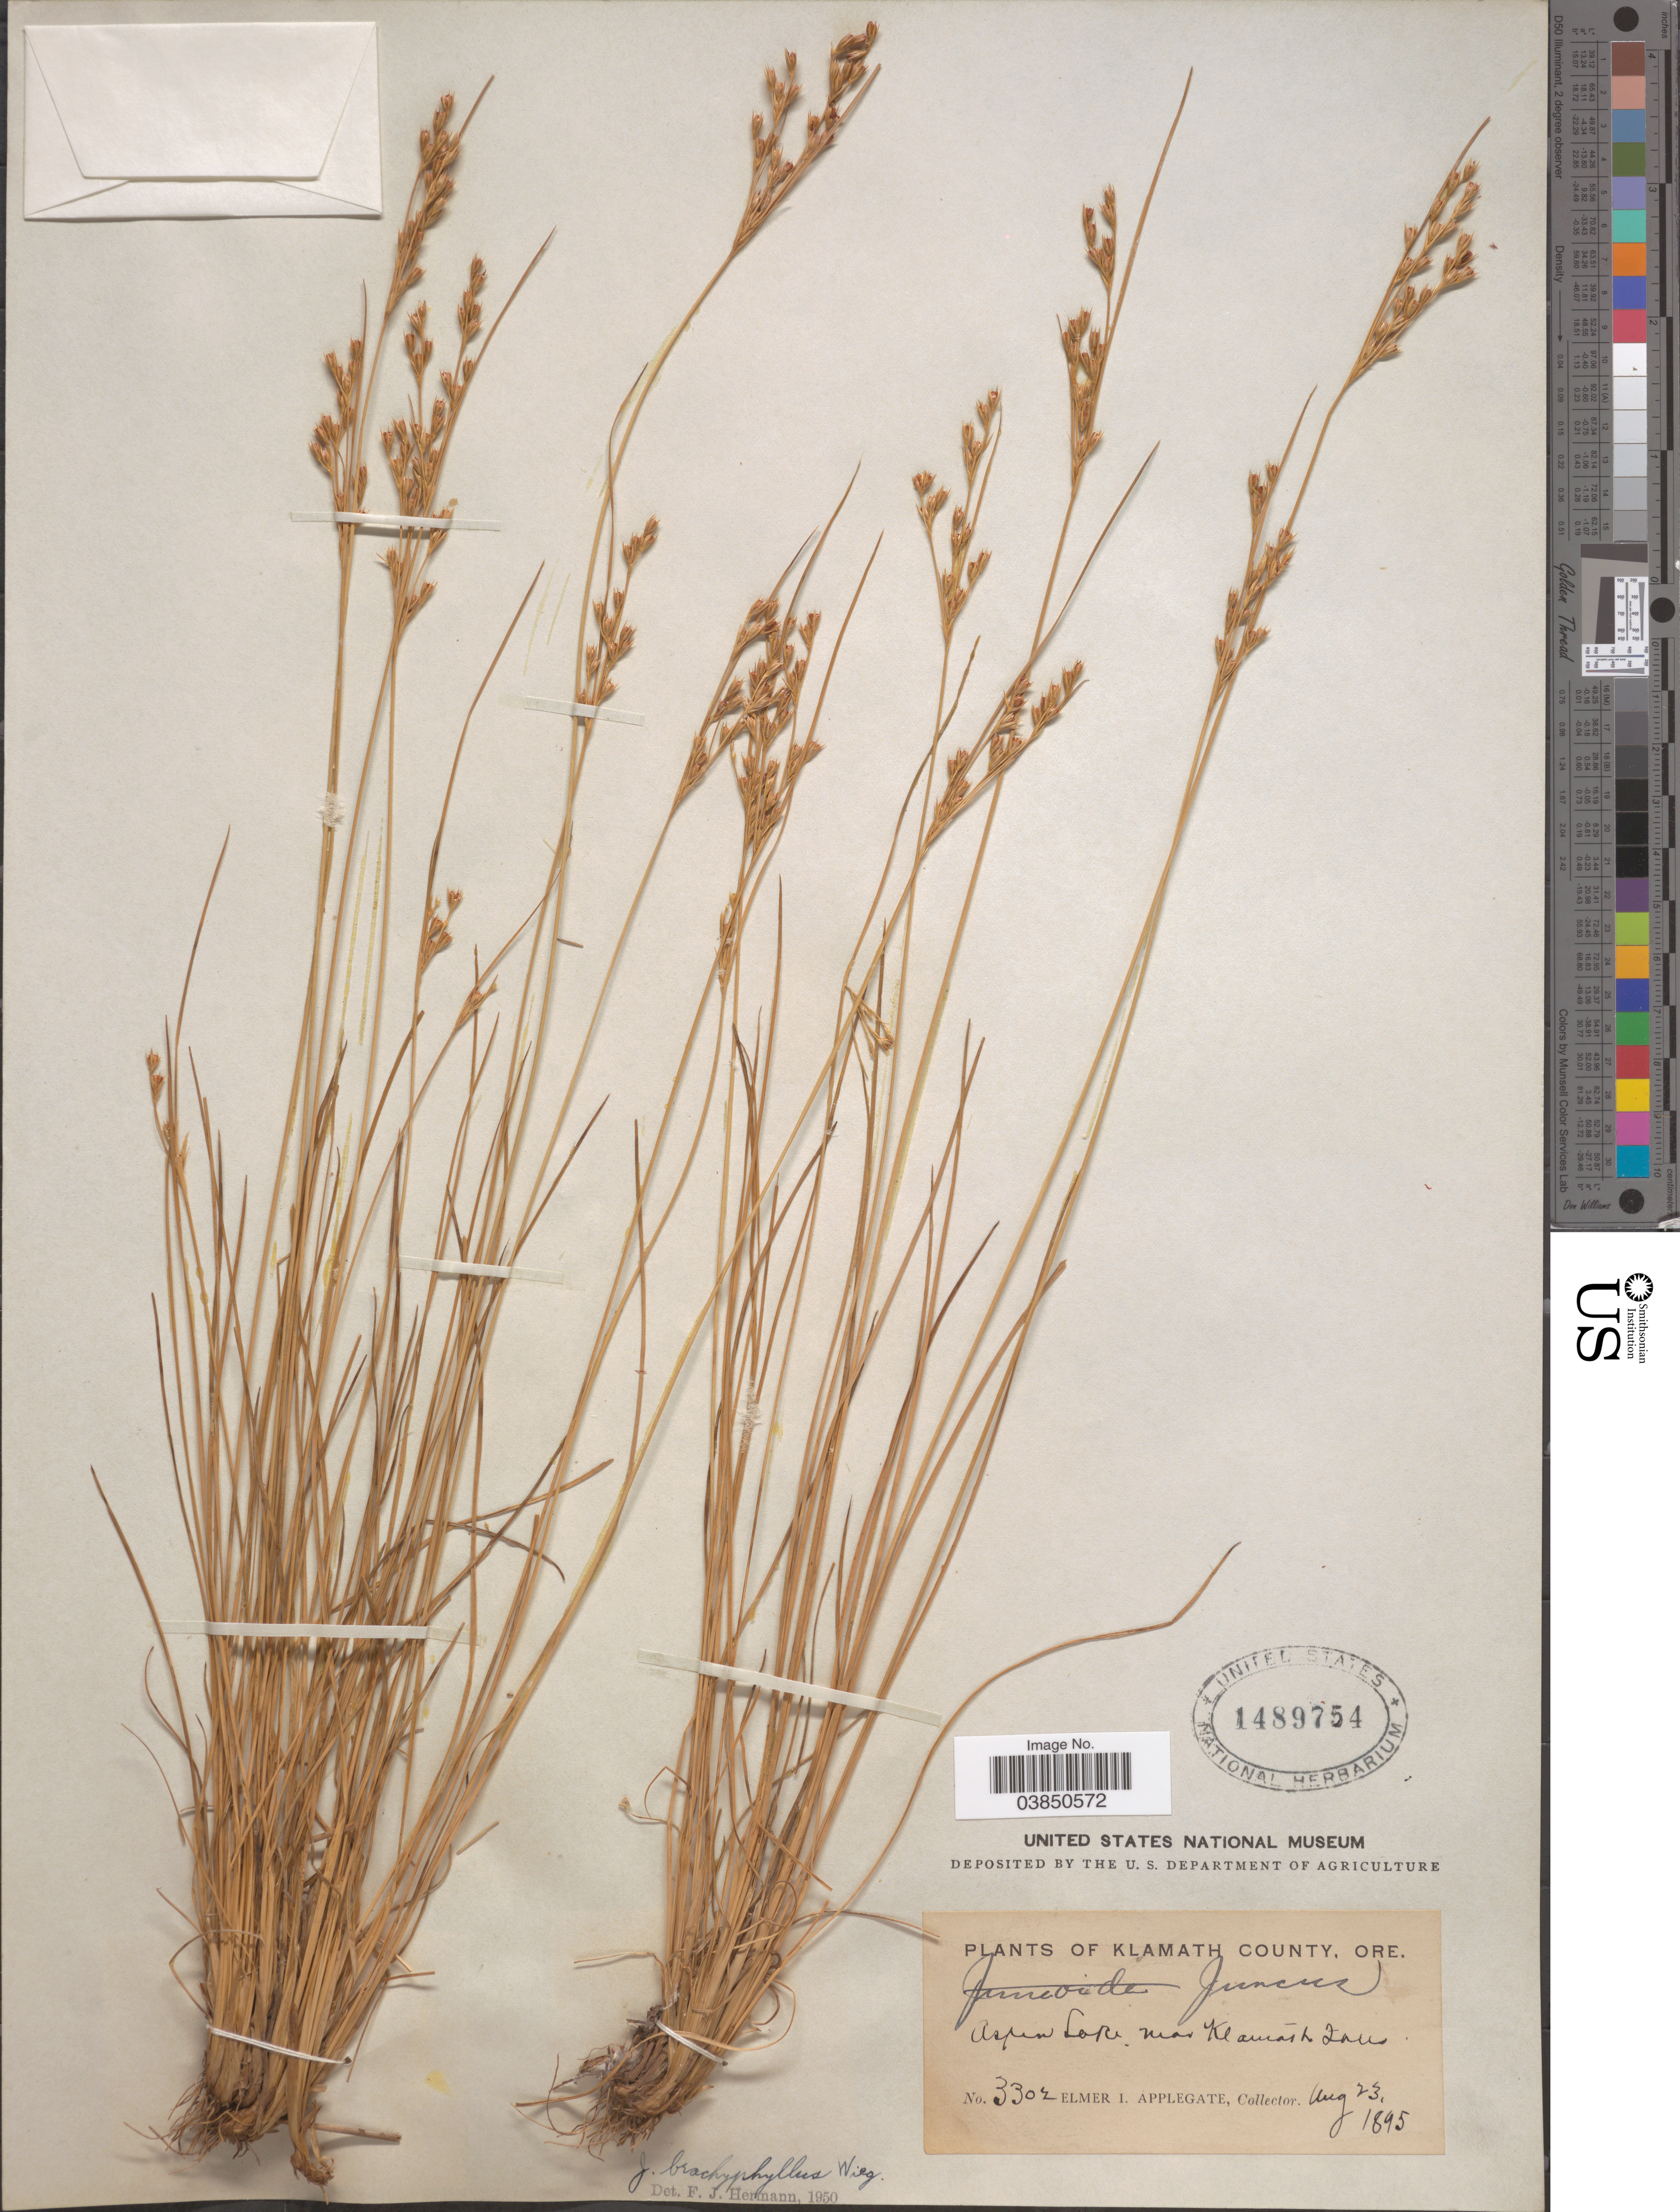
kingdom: Plantae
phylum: Tracheophyta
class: Liliopsida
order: Poales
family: Juncaceae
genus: Juncus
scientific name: Juncus brachycephalus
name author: (Engelm.) Buchenau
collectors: E. I. Applegate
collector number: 3302*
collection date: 1895-08-23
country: United States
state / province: Oregon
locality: Klamath County. Aspan Lake near Klamath falls.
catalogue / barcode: US 1489754